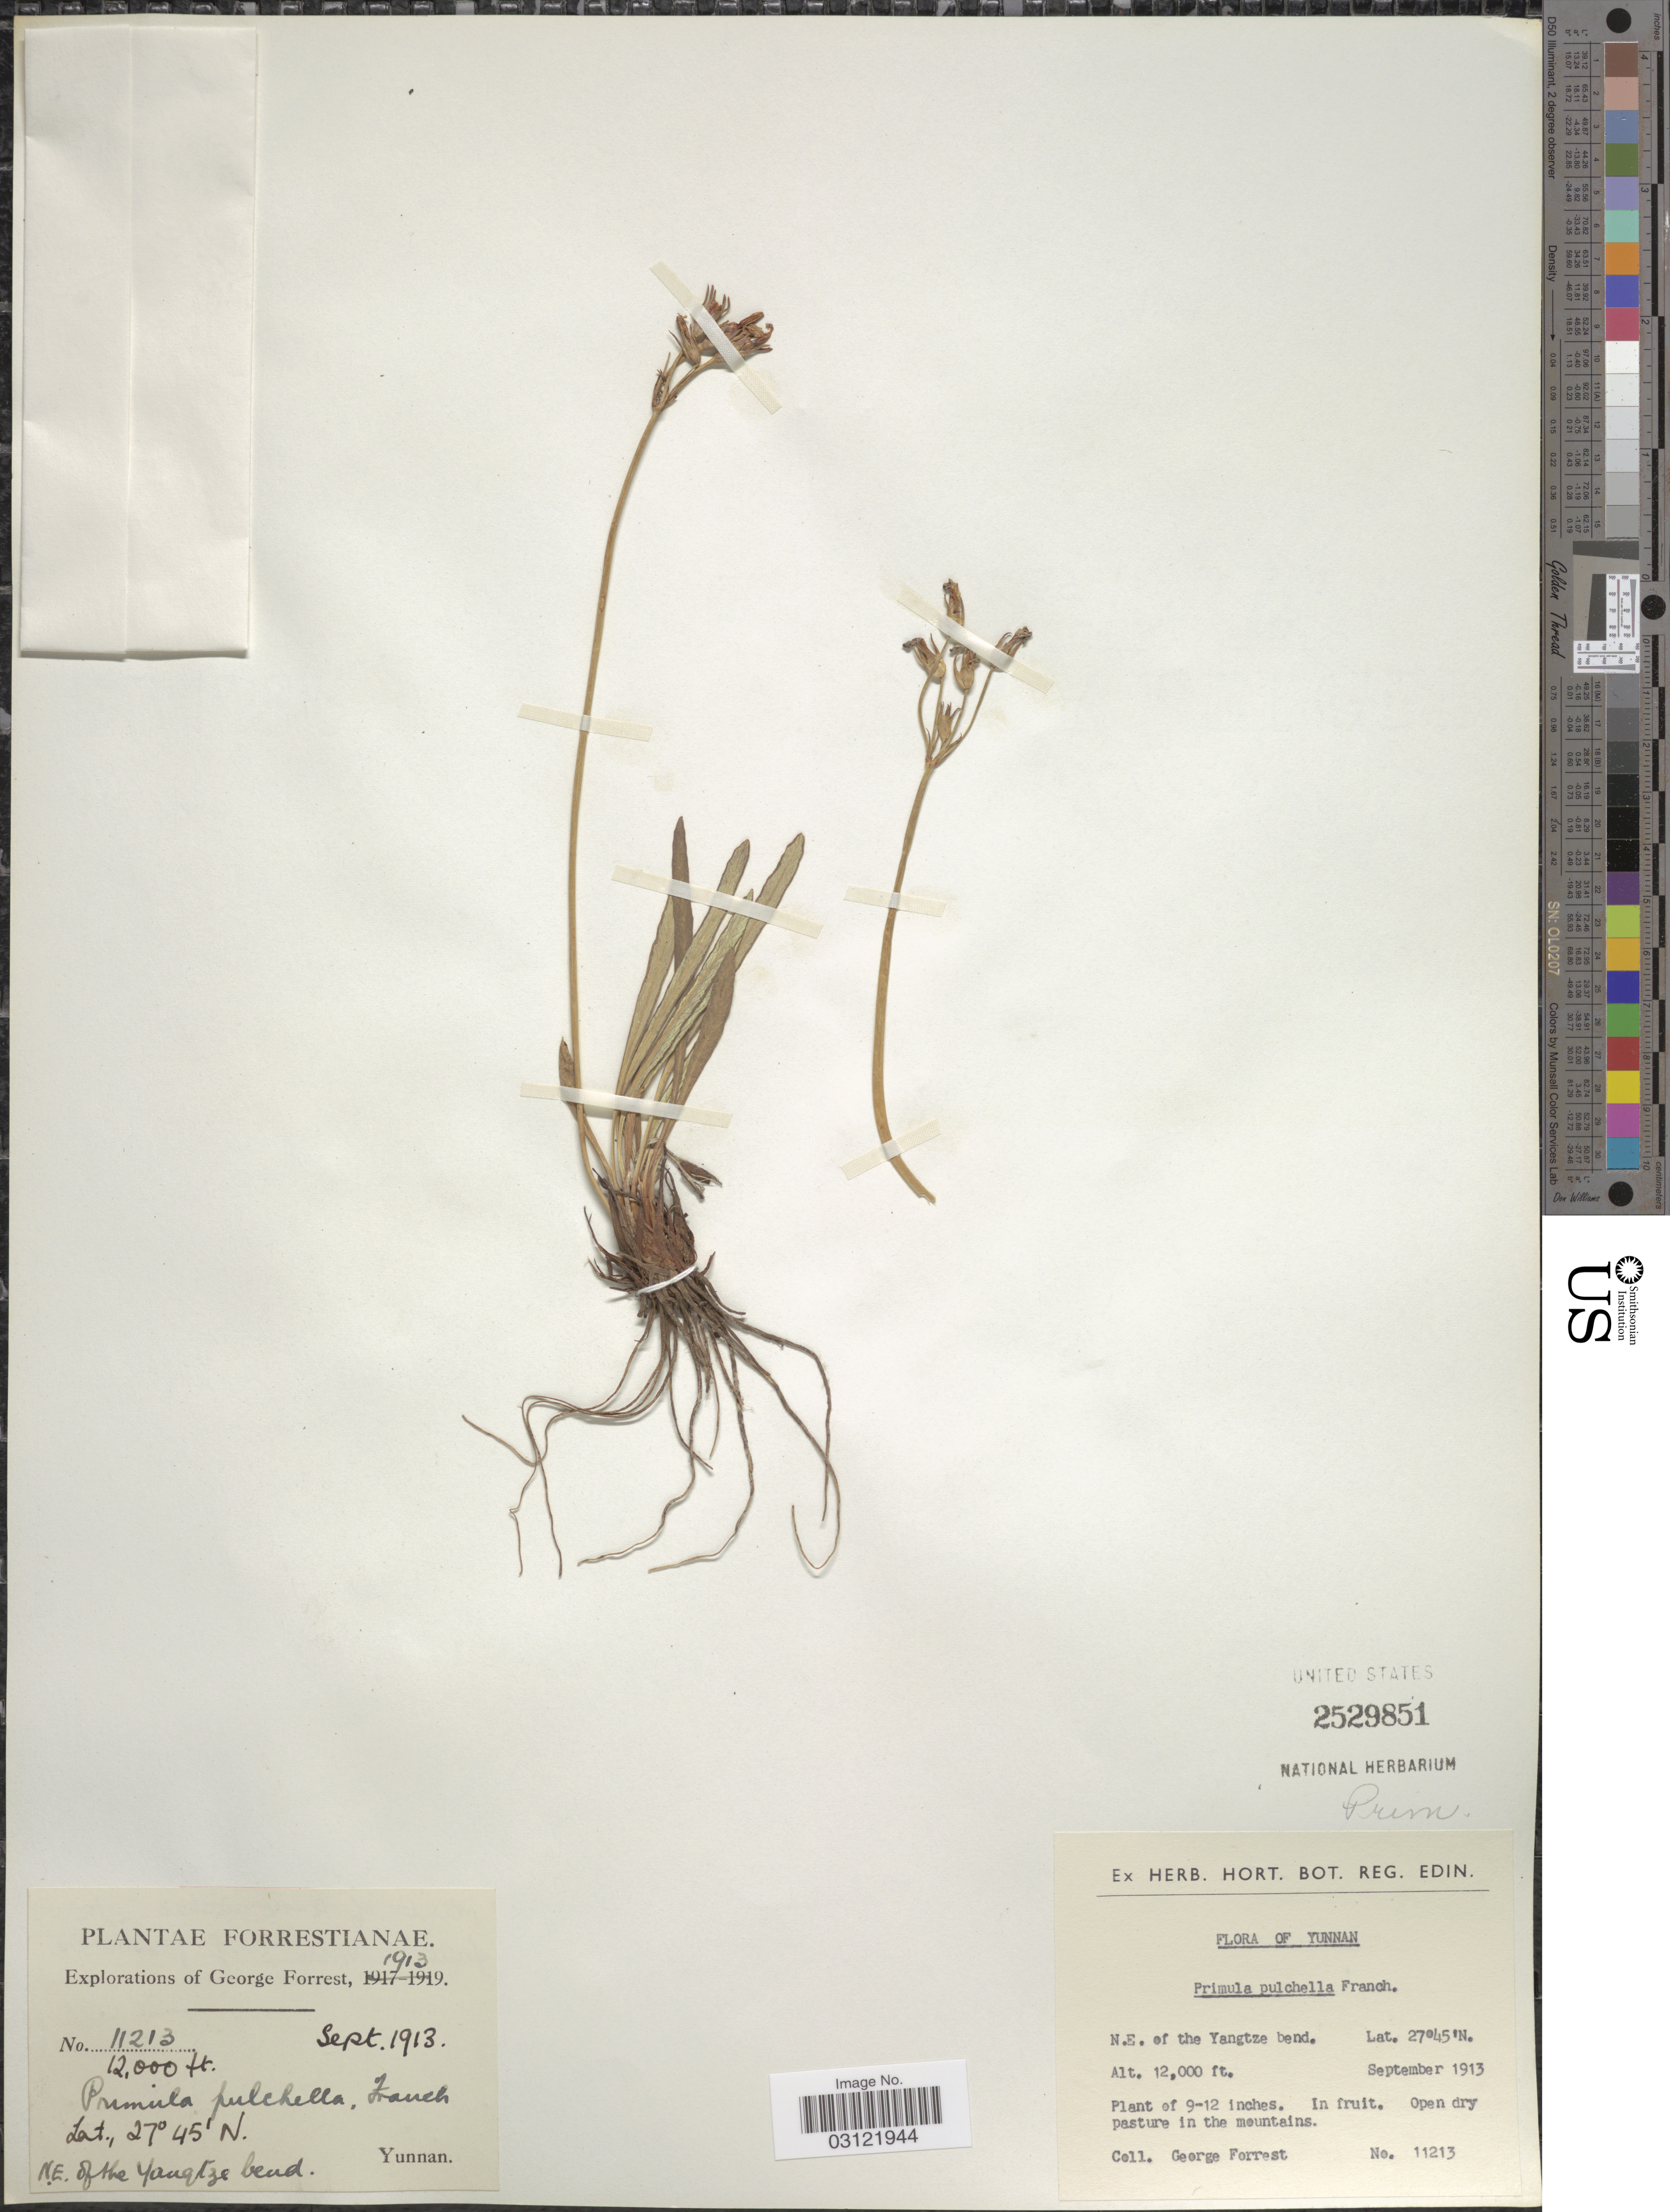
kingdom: Plantae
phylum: Tracheophyta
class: Magnoliopsida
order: Ericales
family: Primulaceae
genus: Primula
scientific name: Primula pulchella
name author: Franch.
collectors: G. Forrest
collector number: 11213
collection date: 1913-09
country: China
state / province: Yunnan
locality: N.E. of the Yangtze bend.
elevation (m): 3658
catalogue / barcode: US 2529851